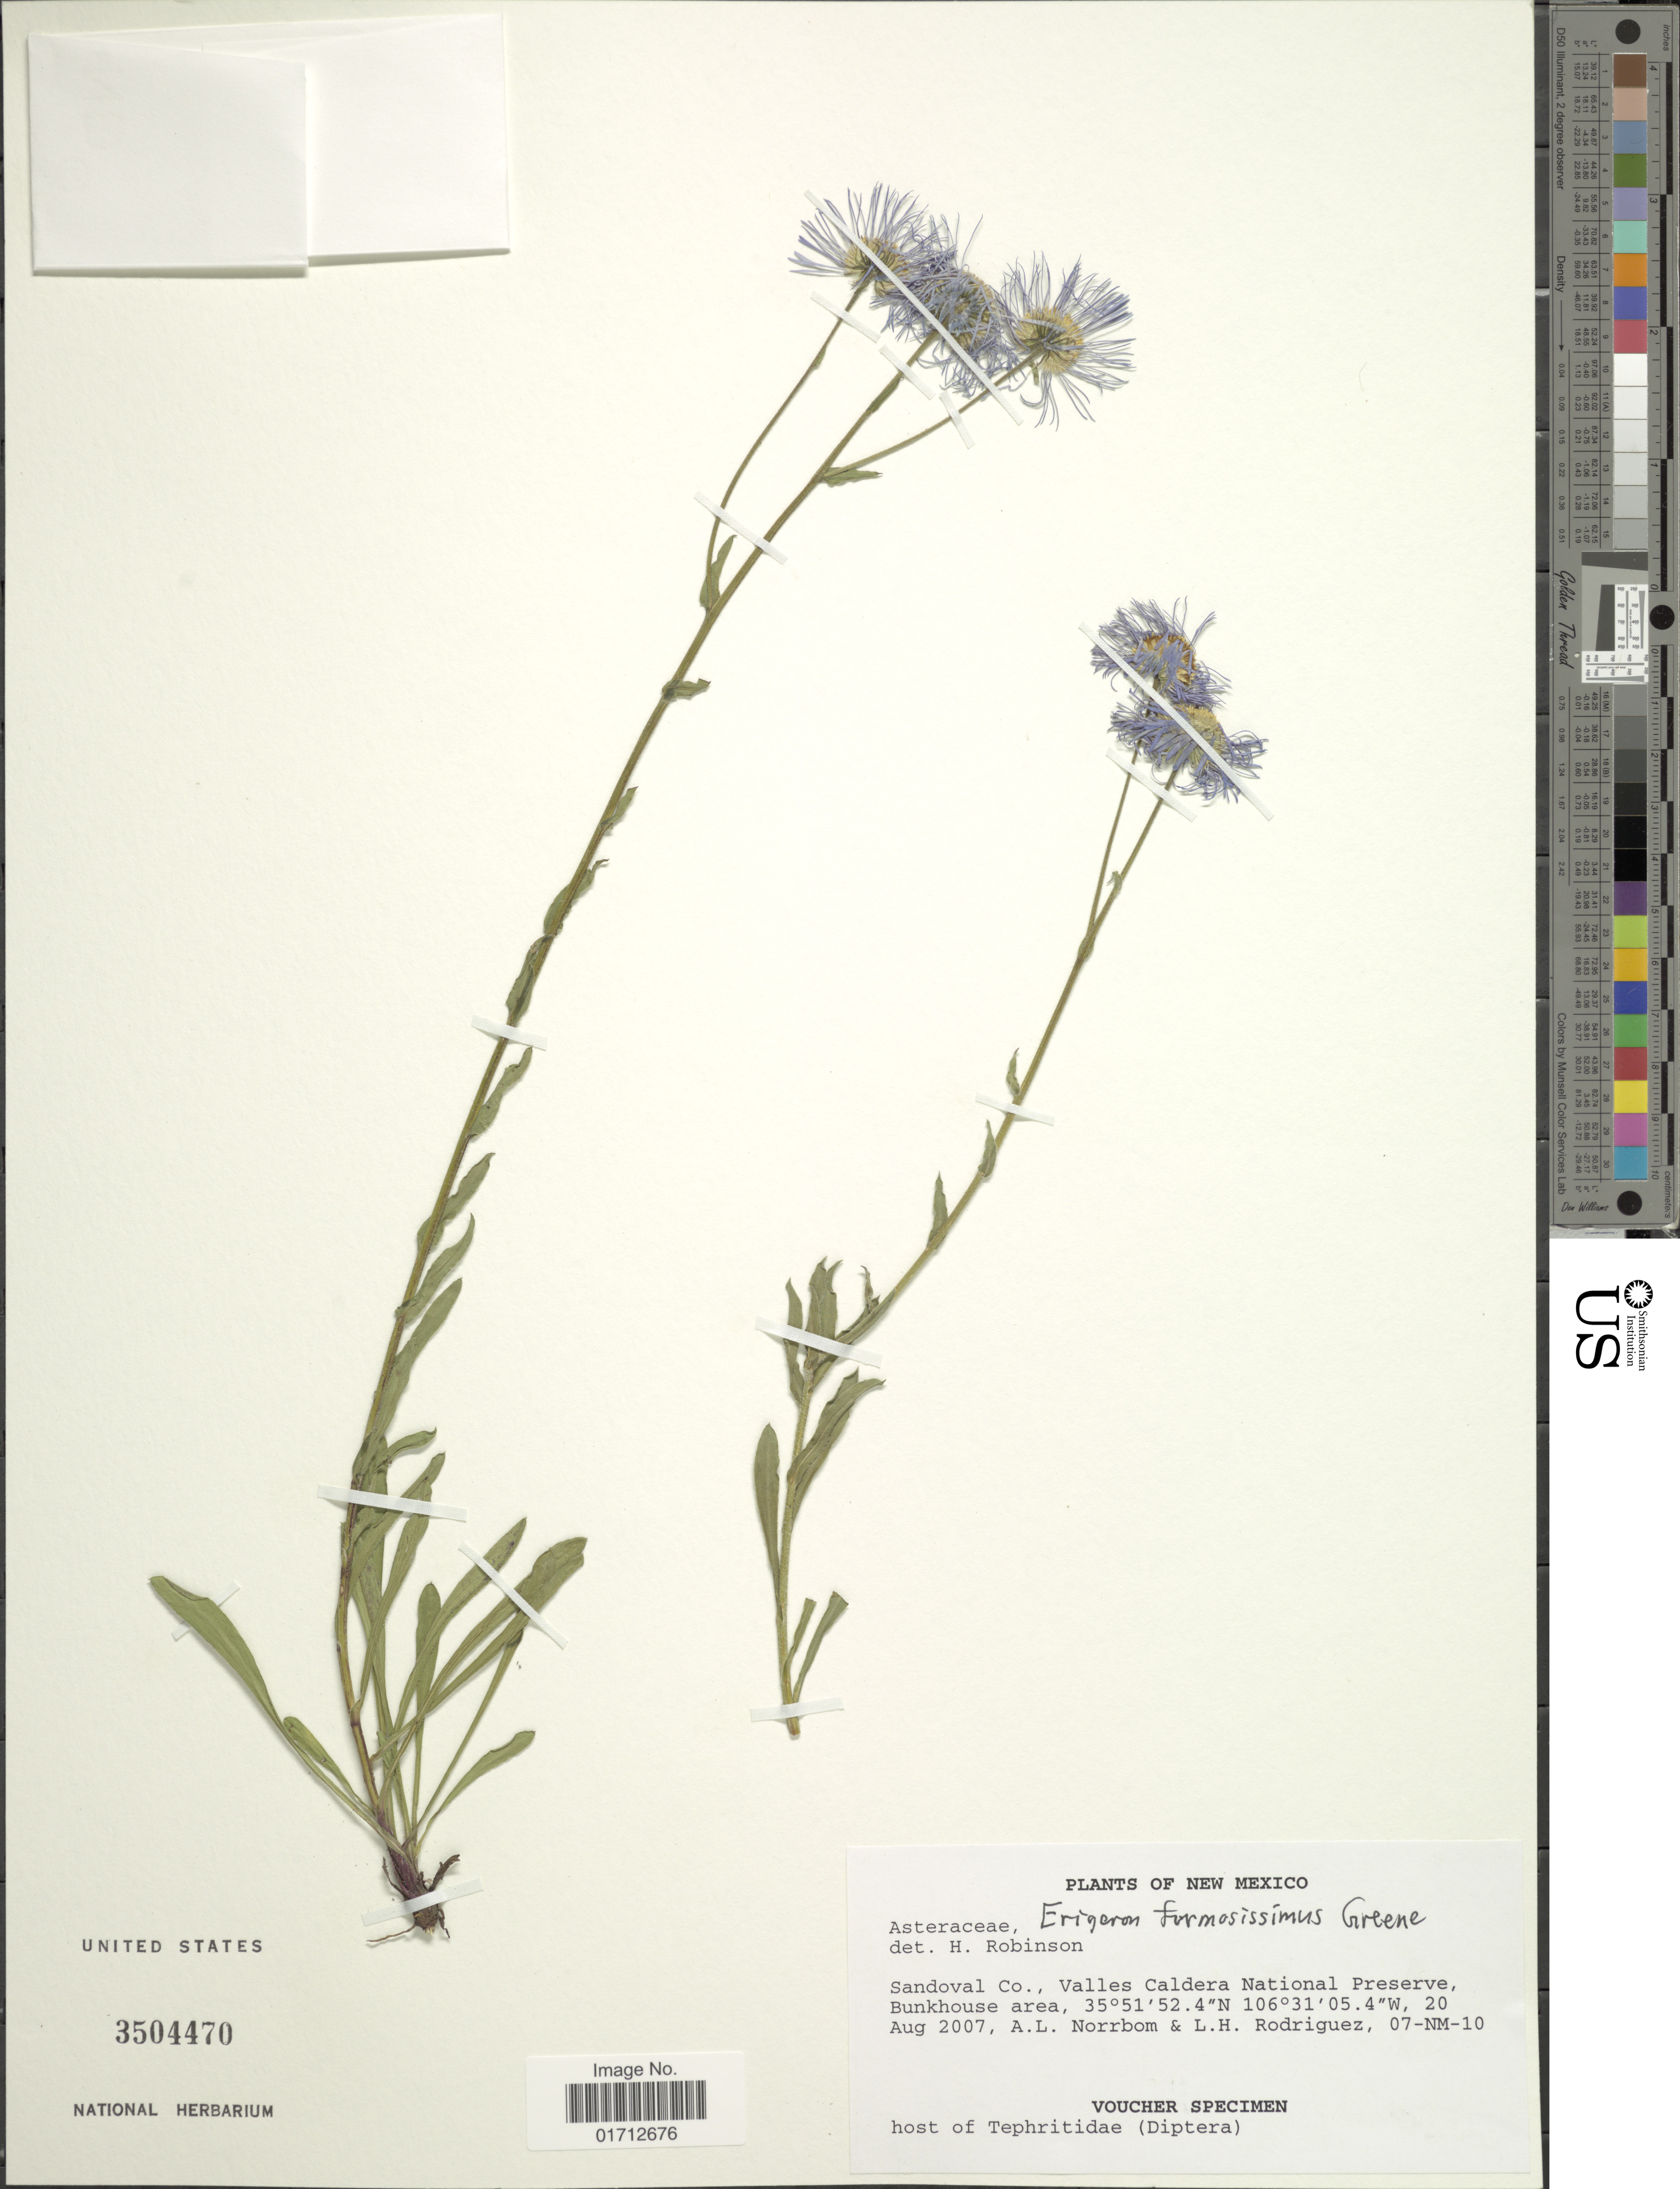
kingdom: Plantae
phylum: Tracheophyta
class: Magnoliopsida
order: Asterales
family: Asteraceae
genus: Erigeron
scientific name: Erigeron formosissimus var. viscidus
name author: (Rydb.) Cronq.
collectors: A. L. Norrbom & L. Rodriguez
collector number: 07-NM-10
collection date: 2007-08-20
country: United States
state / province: New Mexico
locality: Sandoval Co., Valles Caldera National Reserve, Bunkhouse area.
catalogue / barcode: US 3504470